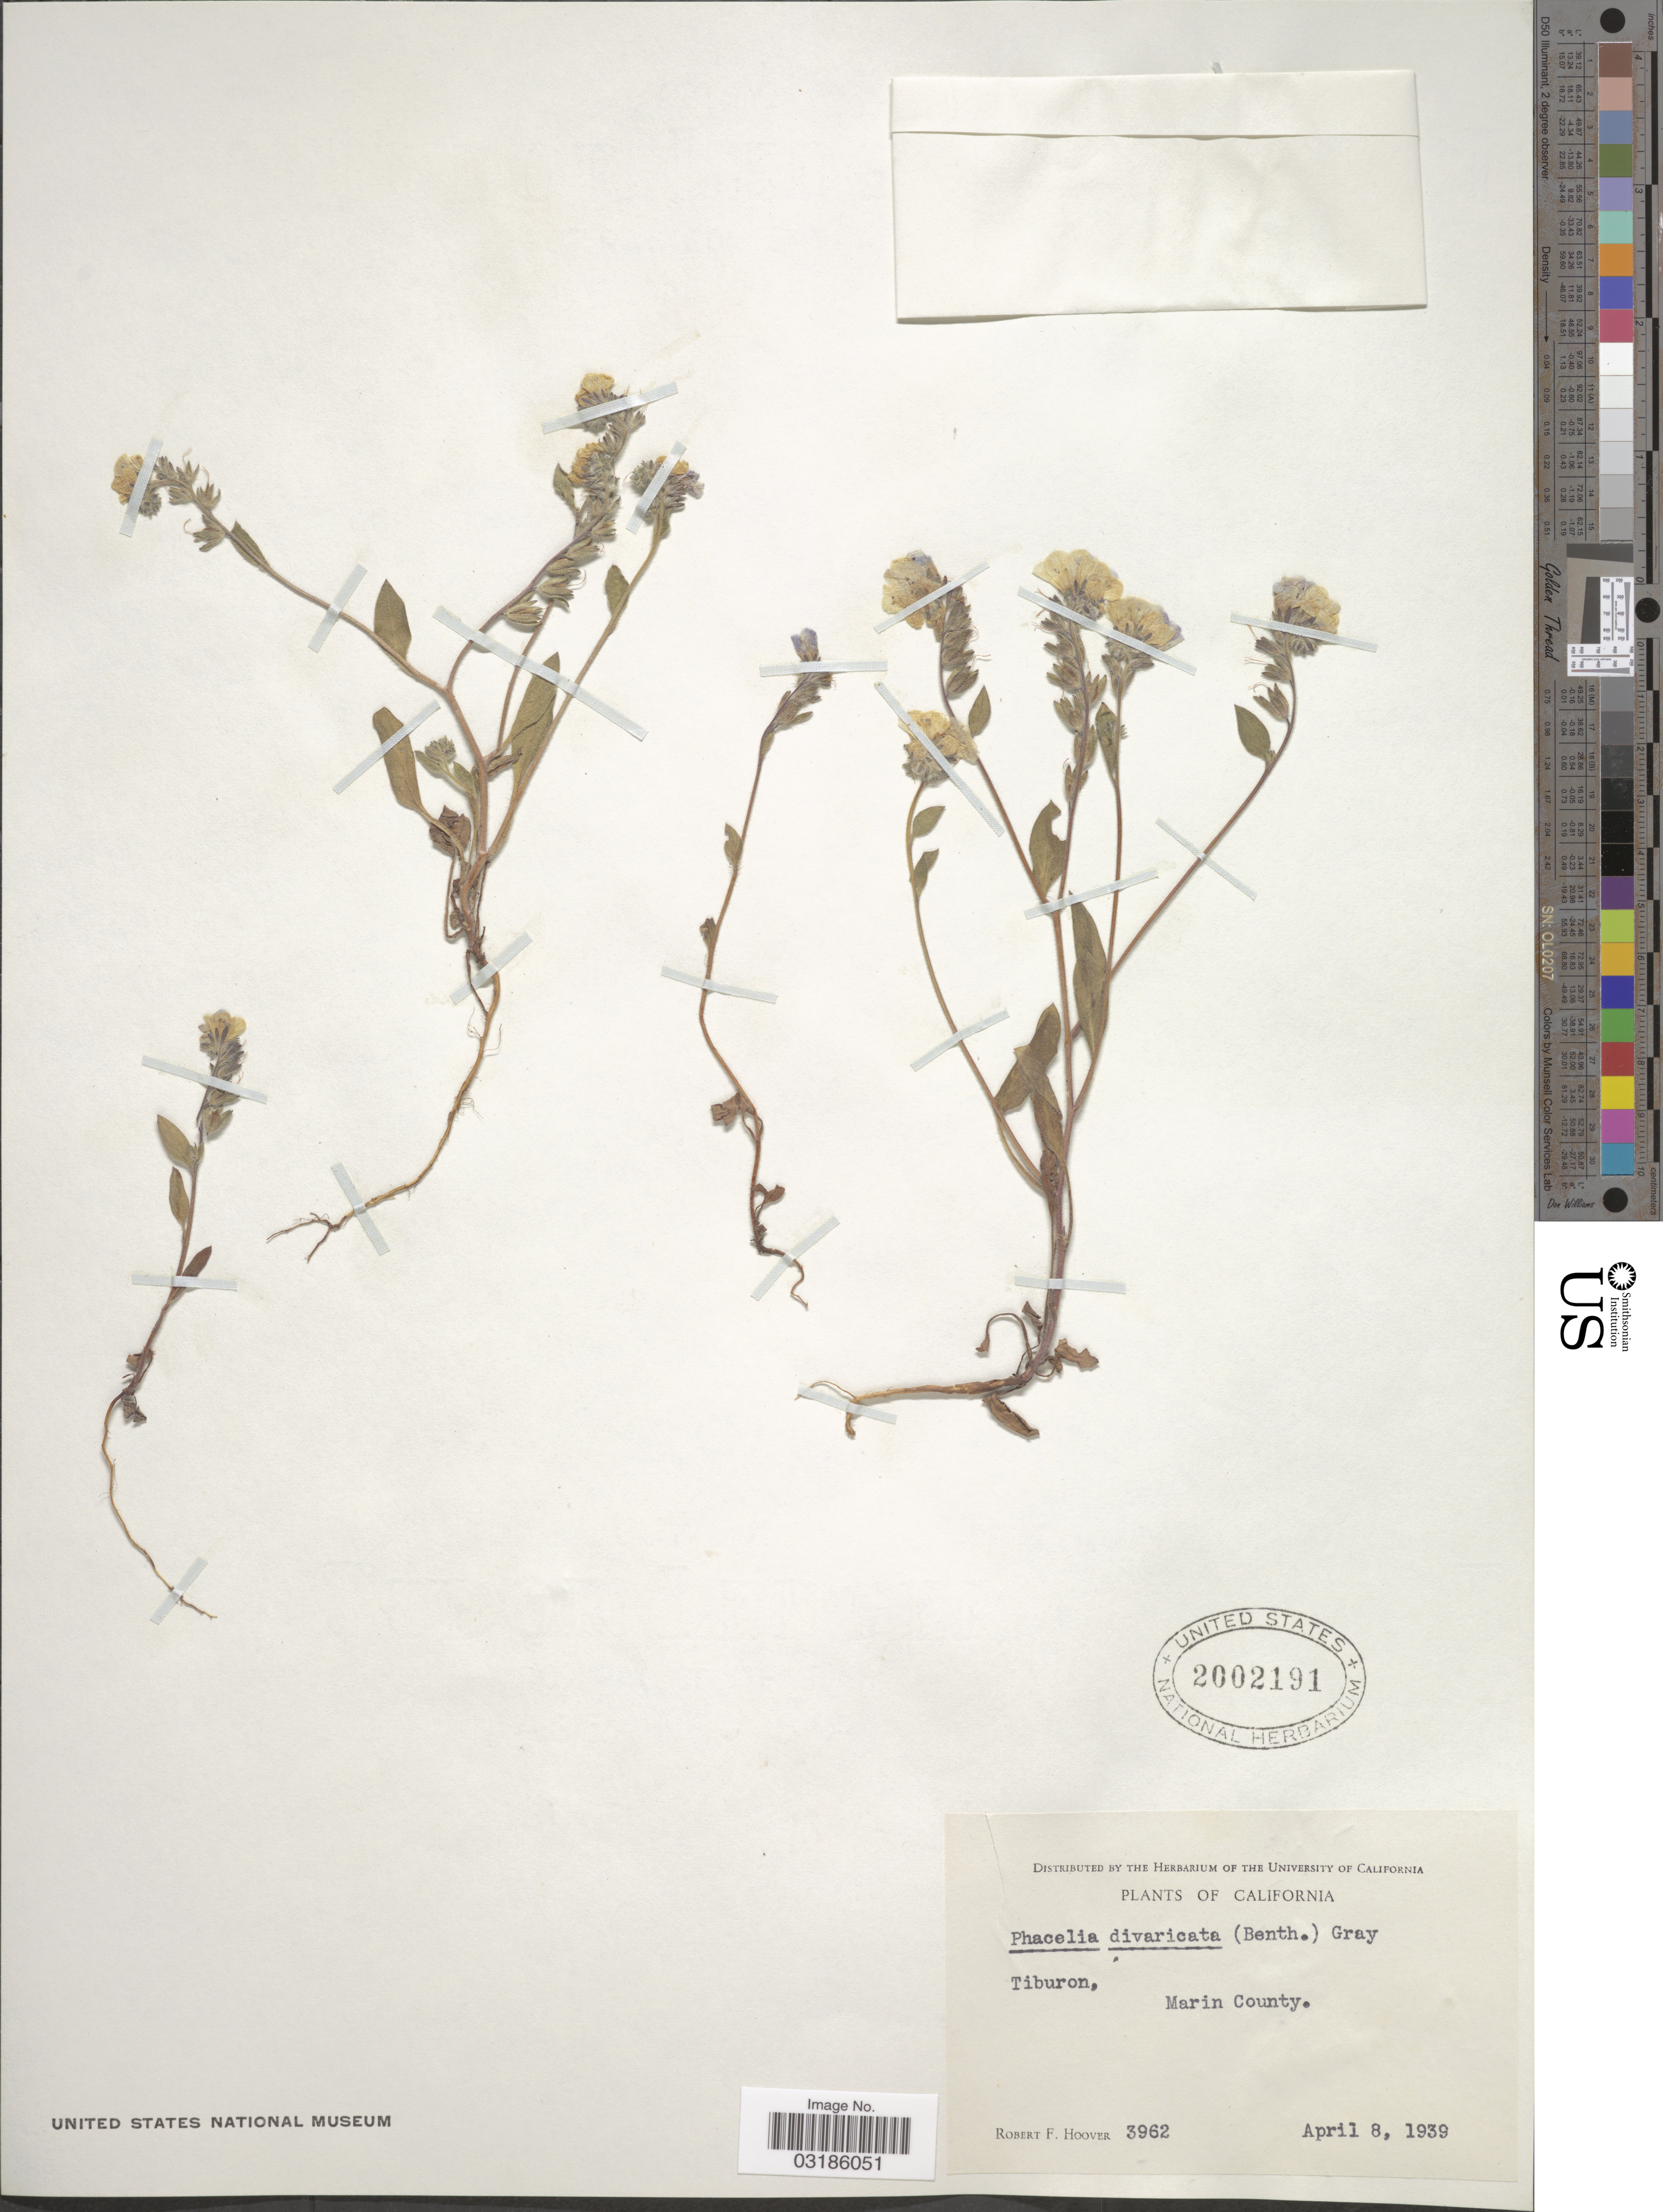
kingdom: Plantae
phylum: Tracheophyta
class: Magnoliopsida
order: Boraginales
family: Hydrophyllaceae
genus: Phacelia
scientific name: Phacelia divaricata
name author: (Benth.) A. Gray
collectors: R. F. Hoover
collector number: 3962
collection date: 1939-04-08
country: United States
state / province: California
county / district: Marin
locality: Tiburon, Marin County.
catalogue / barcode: US 2002191